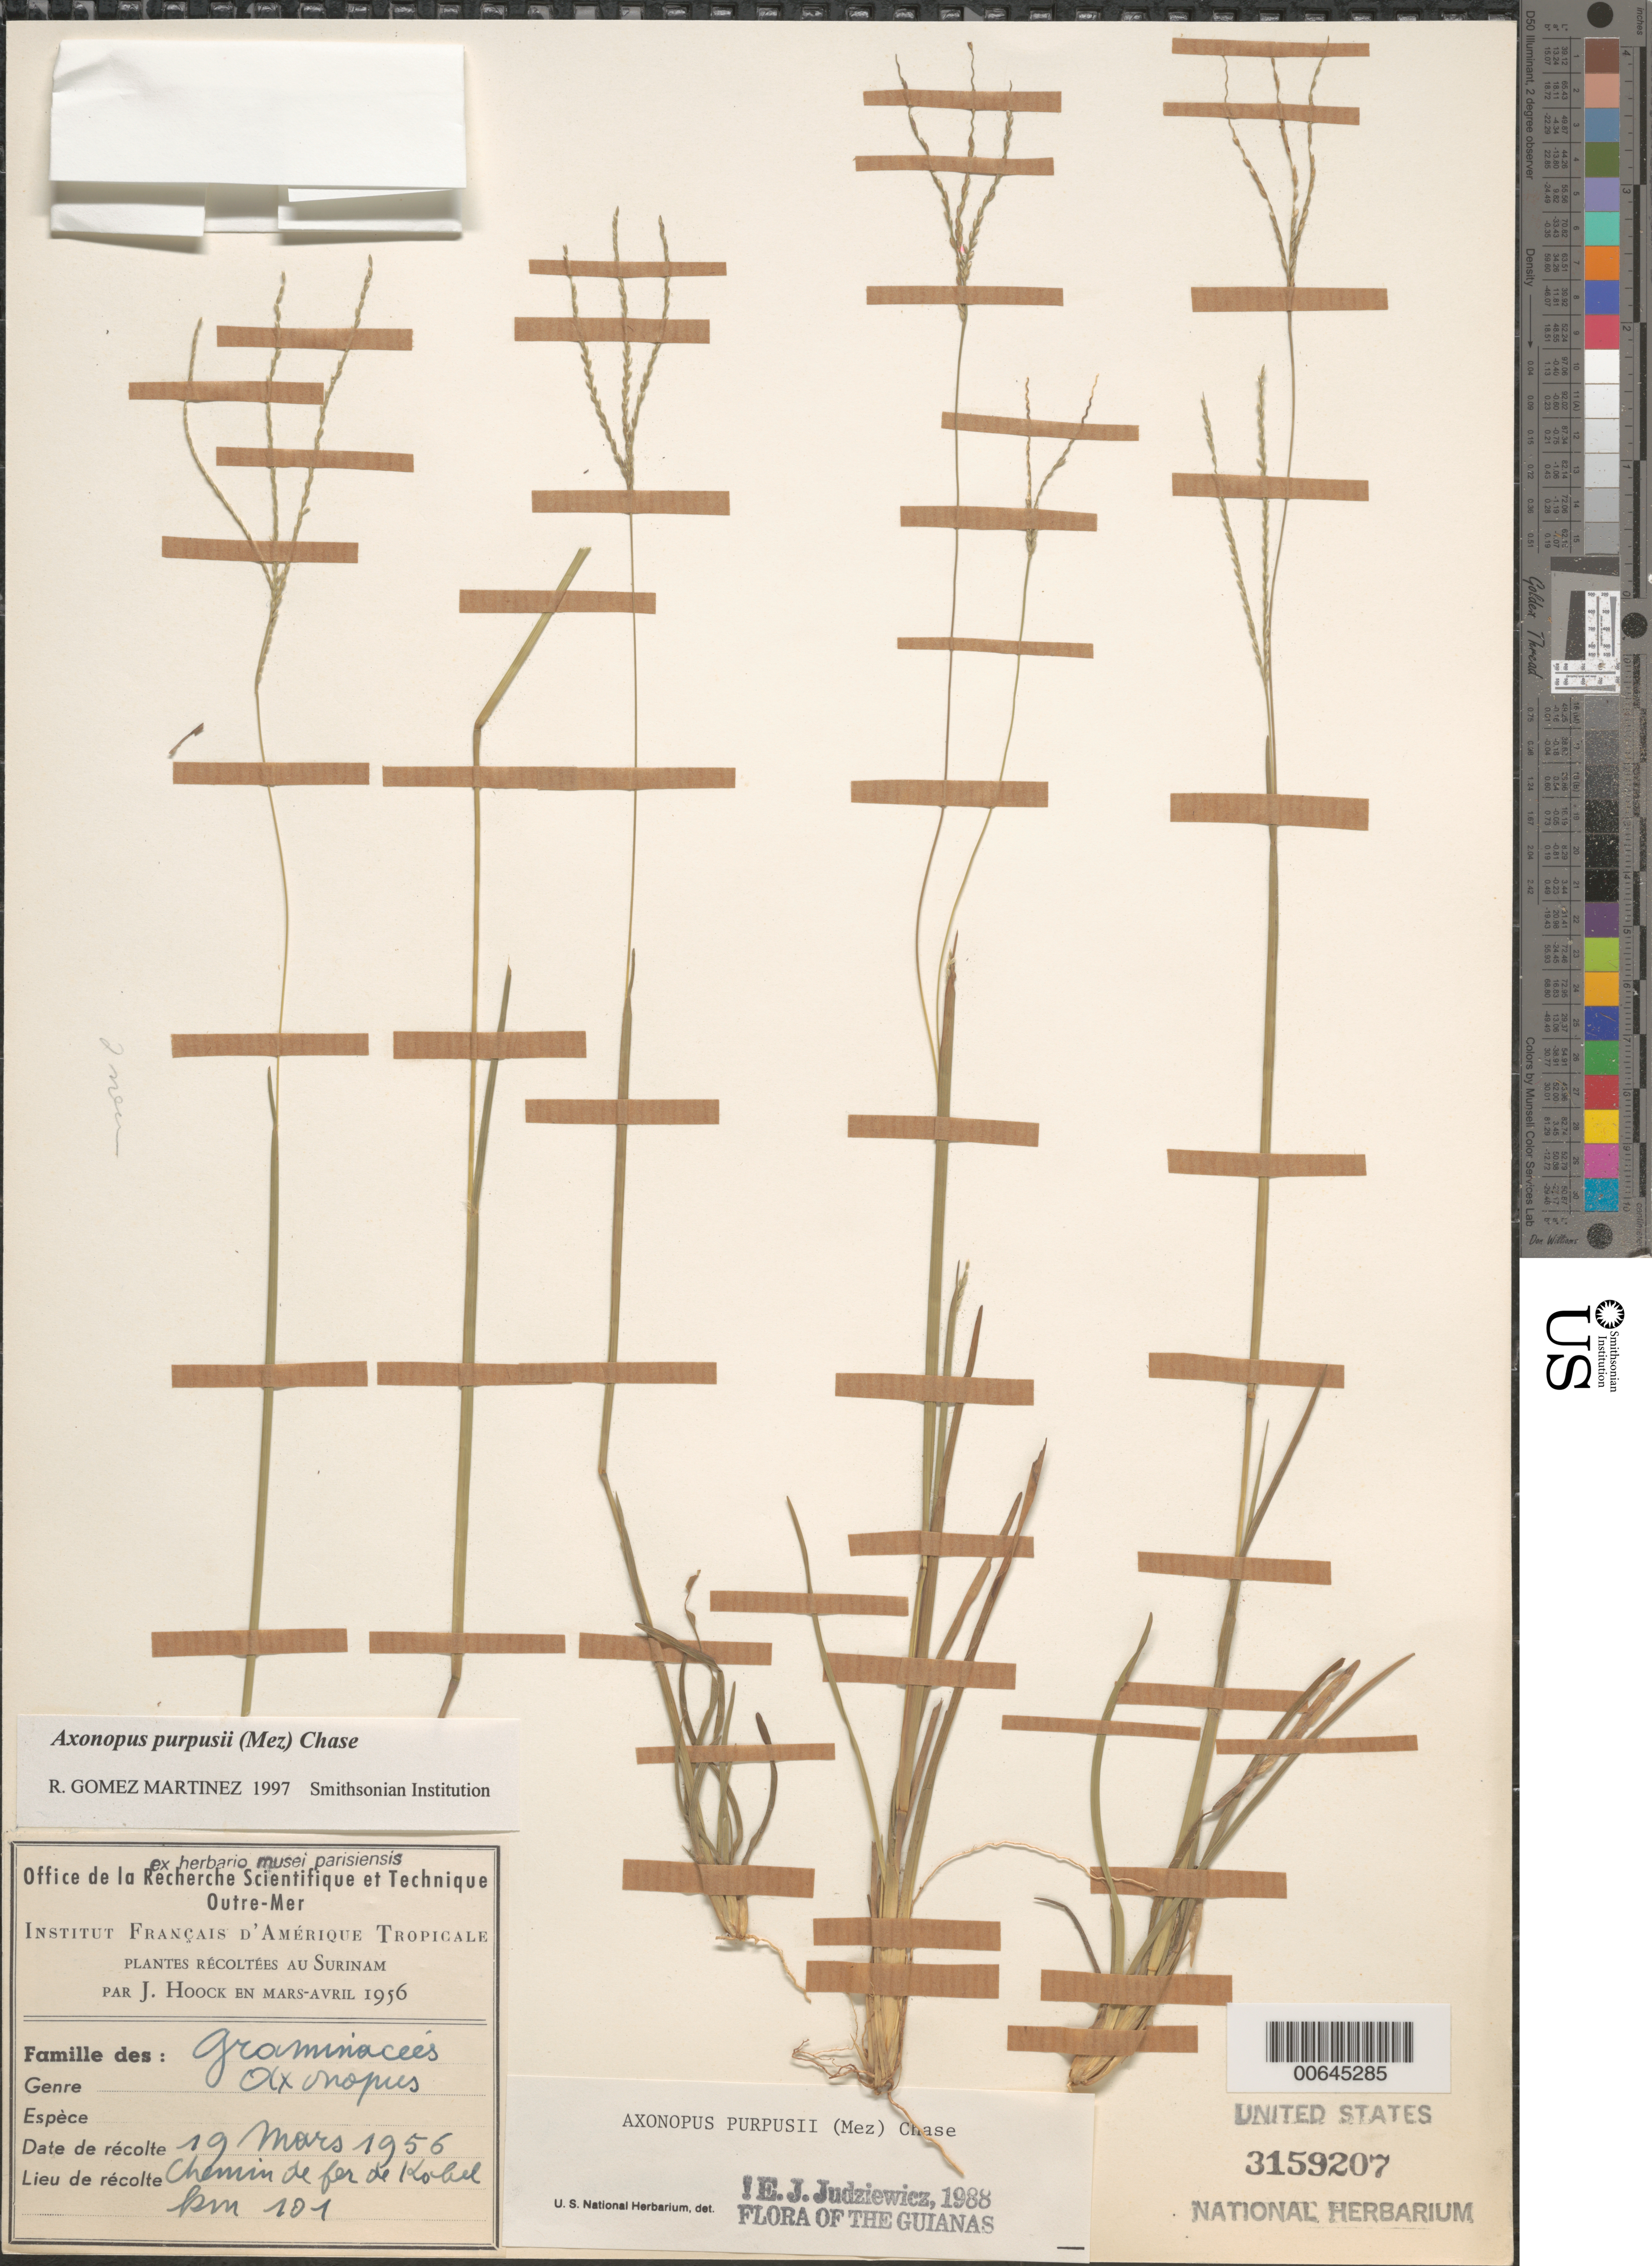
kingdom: Plantae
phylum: Tracheophyta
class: Liliopsida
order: Poales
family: Poaceae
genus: Axonopus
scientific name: Axonopus purpusii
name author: (Mez) Chase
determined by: Gomez Martinez, R.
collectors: J. Hoock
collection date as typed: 19-Mar-56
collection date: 1956-03-19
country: Suriname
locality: Chemin de fer de Kabel, km 107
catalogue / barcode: US 3159207